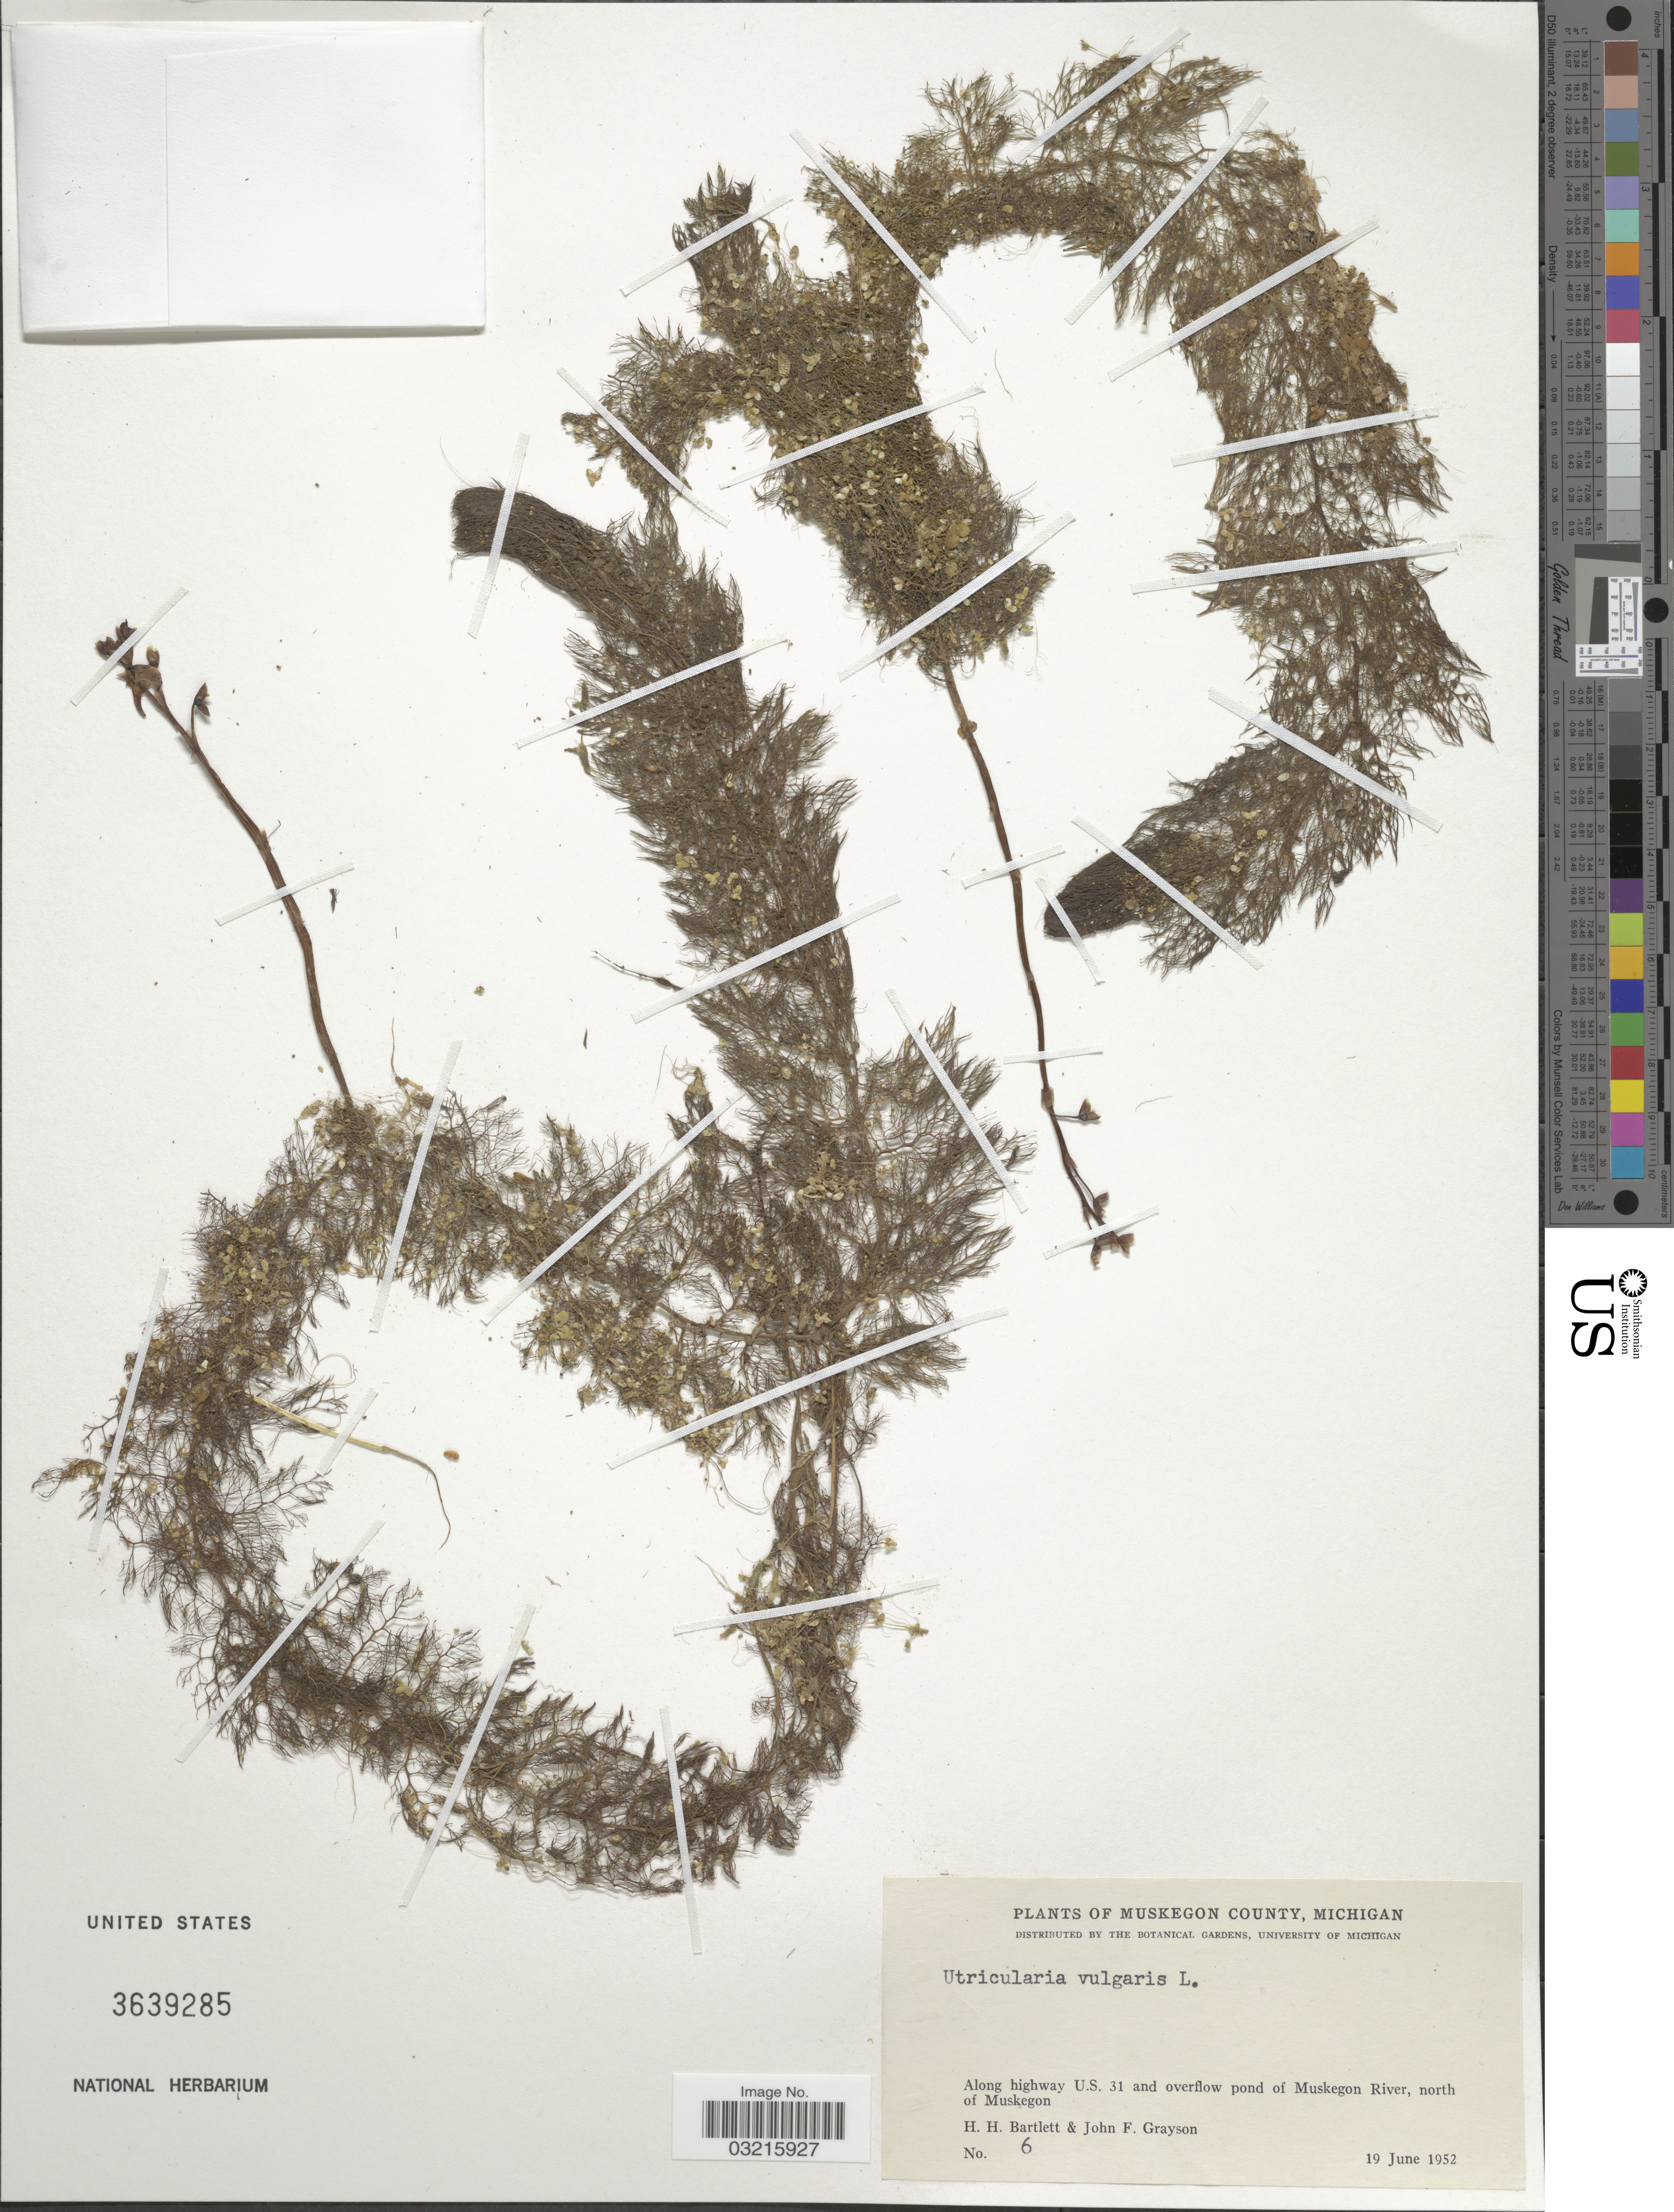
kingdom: Plantae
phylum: Tracheophyta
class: Magnoliopsida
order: Lamiales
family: Lentibulariaceae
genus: Utricularia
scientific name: Utricularia vulgaris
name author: L.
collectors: H. H. Bartlett & J. Grayson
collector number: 6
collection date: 1952-06-19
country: United States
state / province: Michigan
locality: Muskegon County. Along highway U.S. 31 and overflow pond of Muskegon River, north of Muskegon.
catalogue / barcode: US 3639285